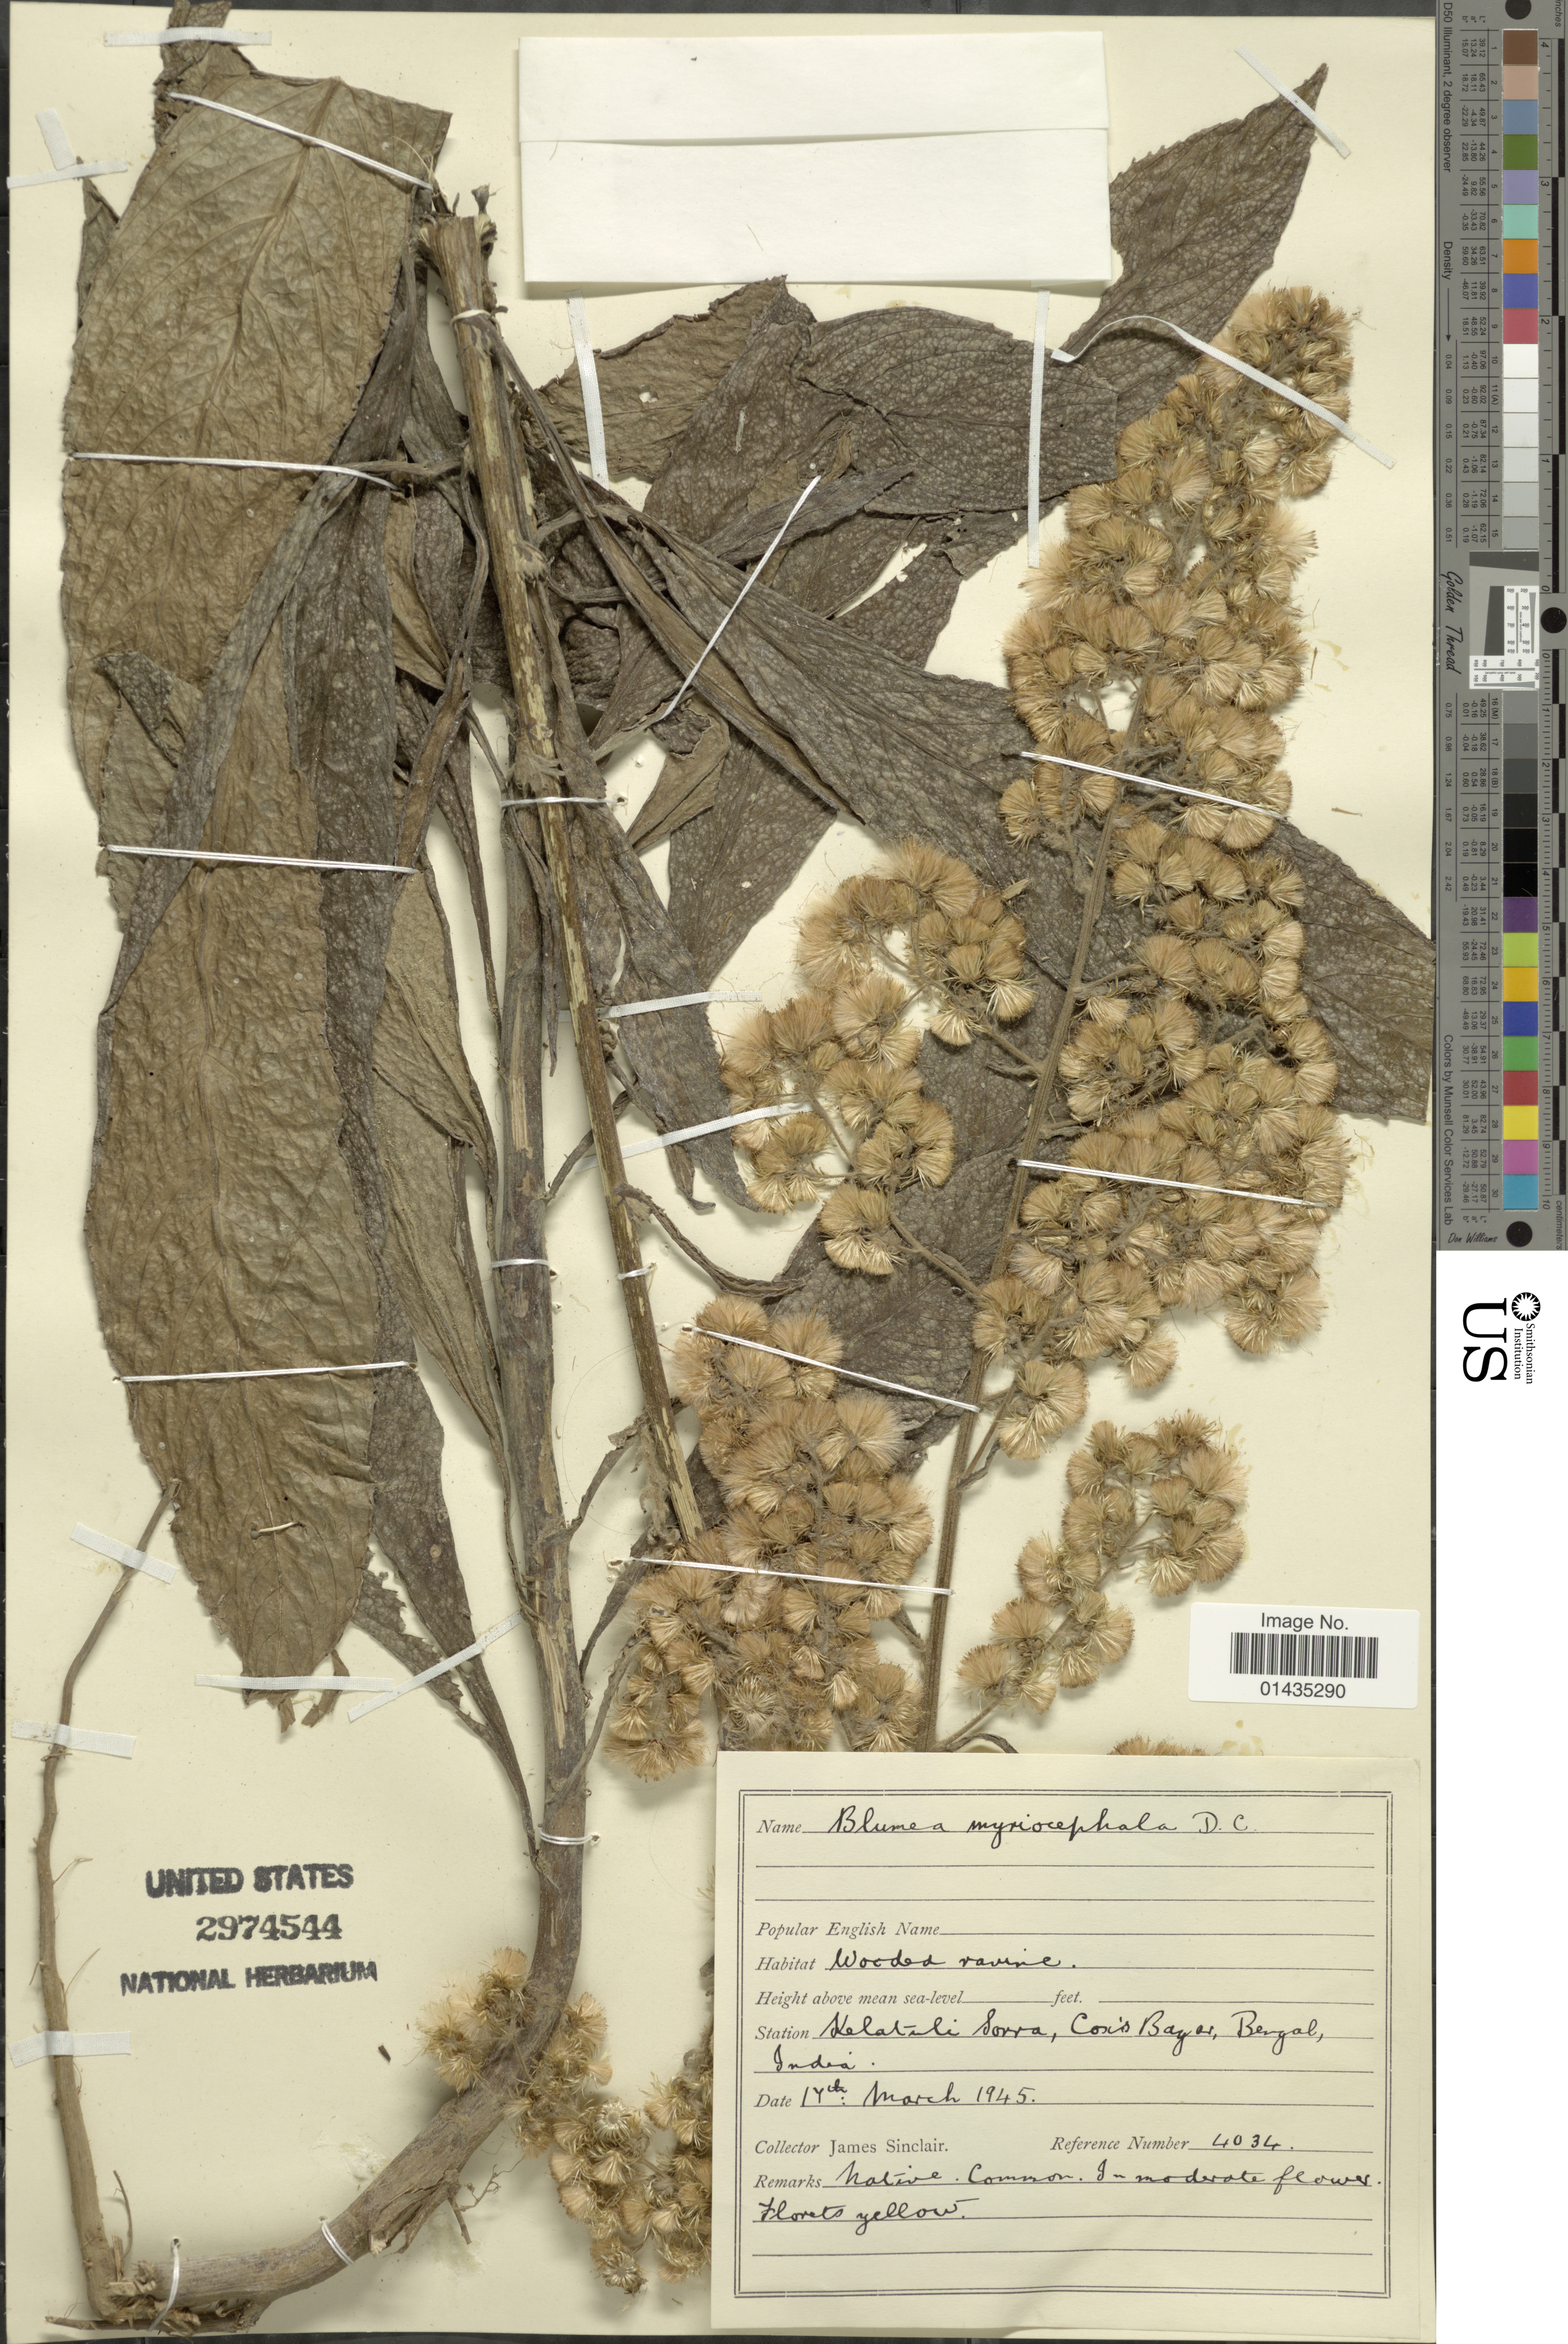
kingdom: Plantae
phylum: Tracheophyta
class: Magnoliopsida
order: Asterales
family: Asteraceae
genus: Blumea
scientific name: Blumea myriocephala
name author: DC.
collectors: J. Sinclair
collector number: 4034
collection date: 1945-03-14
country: Bangladesh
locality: Kelatuli Sorra, Cox's Bayas, Bengal, India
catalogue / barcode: US 2974544